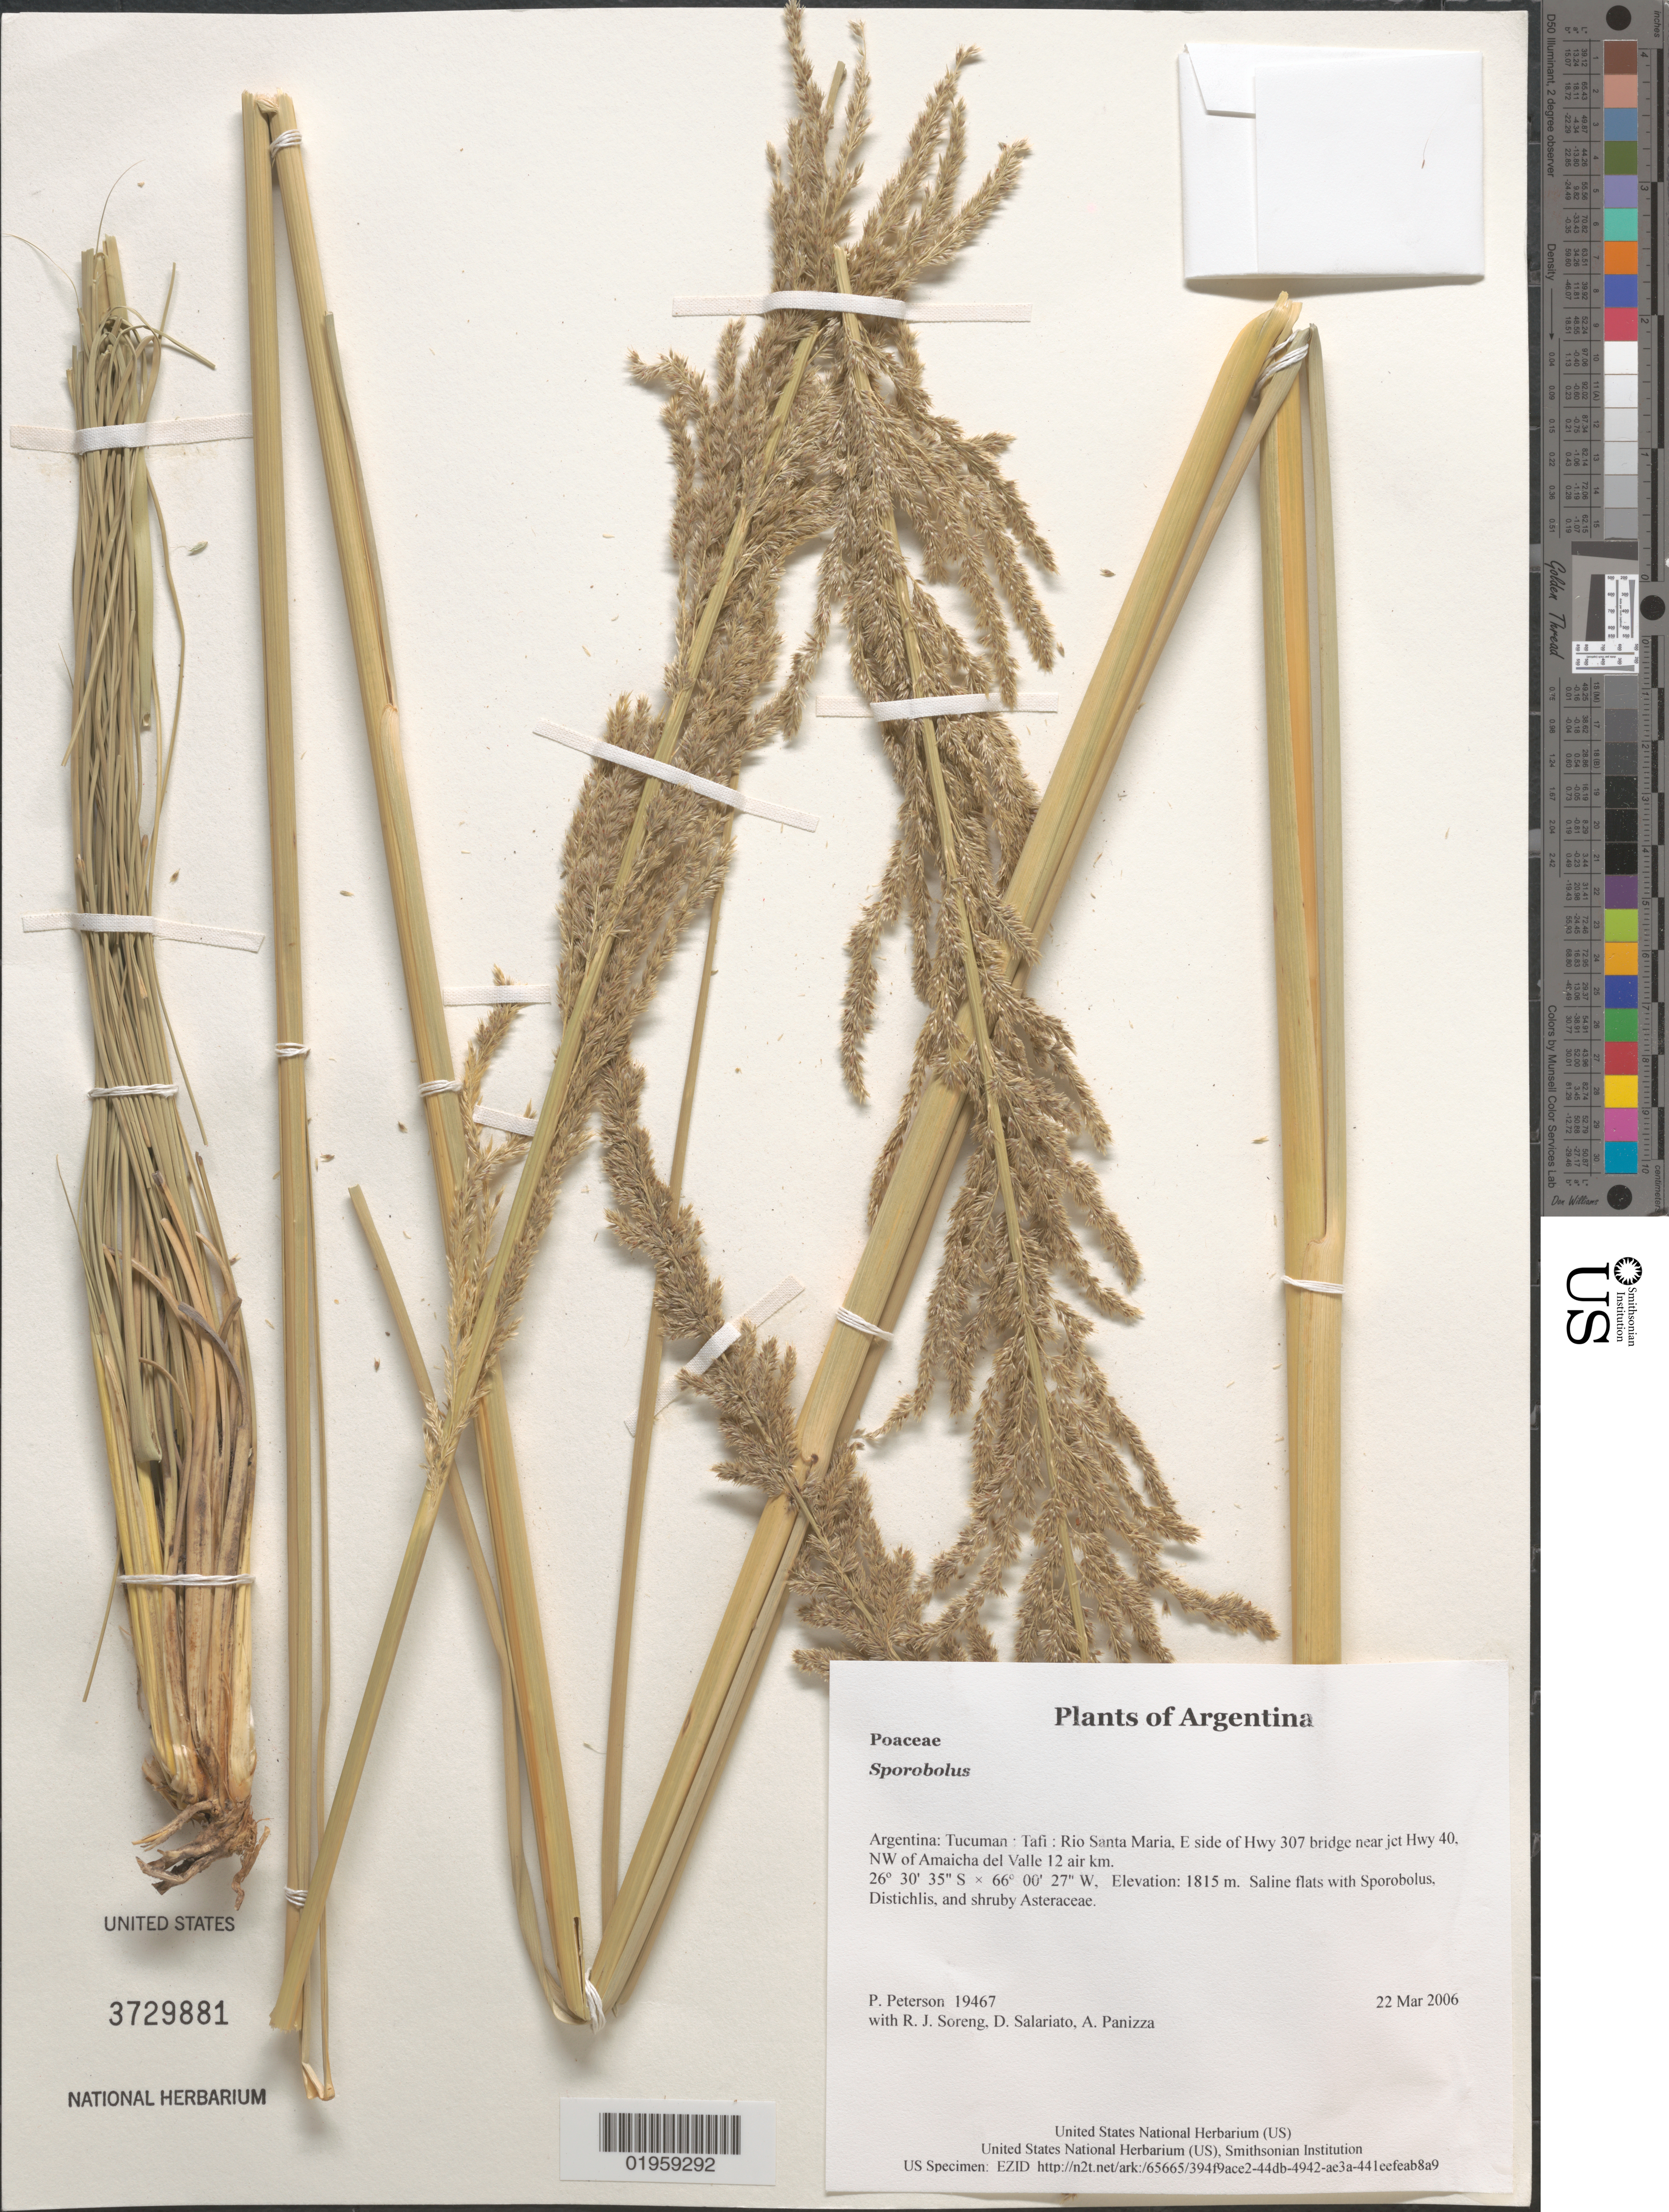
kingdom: Plantae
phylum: Tracheophyta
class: Liliopsida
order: Poales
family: Poaceae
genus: Sporobolus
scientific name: Sporobolus sp.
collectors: P. M. Peterson, R. J. Soreng, D. Salariato & A. Panizza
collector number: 19467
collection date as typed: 22 Mar 2006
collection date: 2006-03-22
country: Argentina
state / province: Tucuman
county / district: Tafi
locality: Rio Santa Maria, E side of Hwy 307 bridge near jct Hwy 40, NW of Amaicha del Valle 12 air km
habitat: Saline flats with Sporobolus, Distichlis, and shruby Asteraceae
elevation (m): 1815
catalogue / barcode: US 3729881